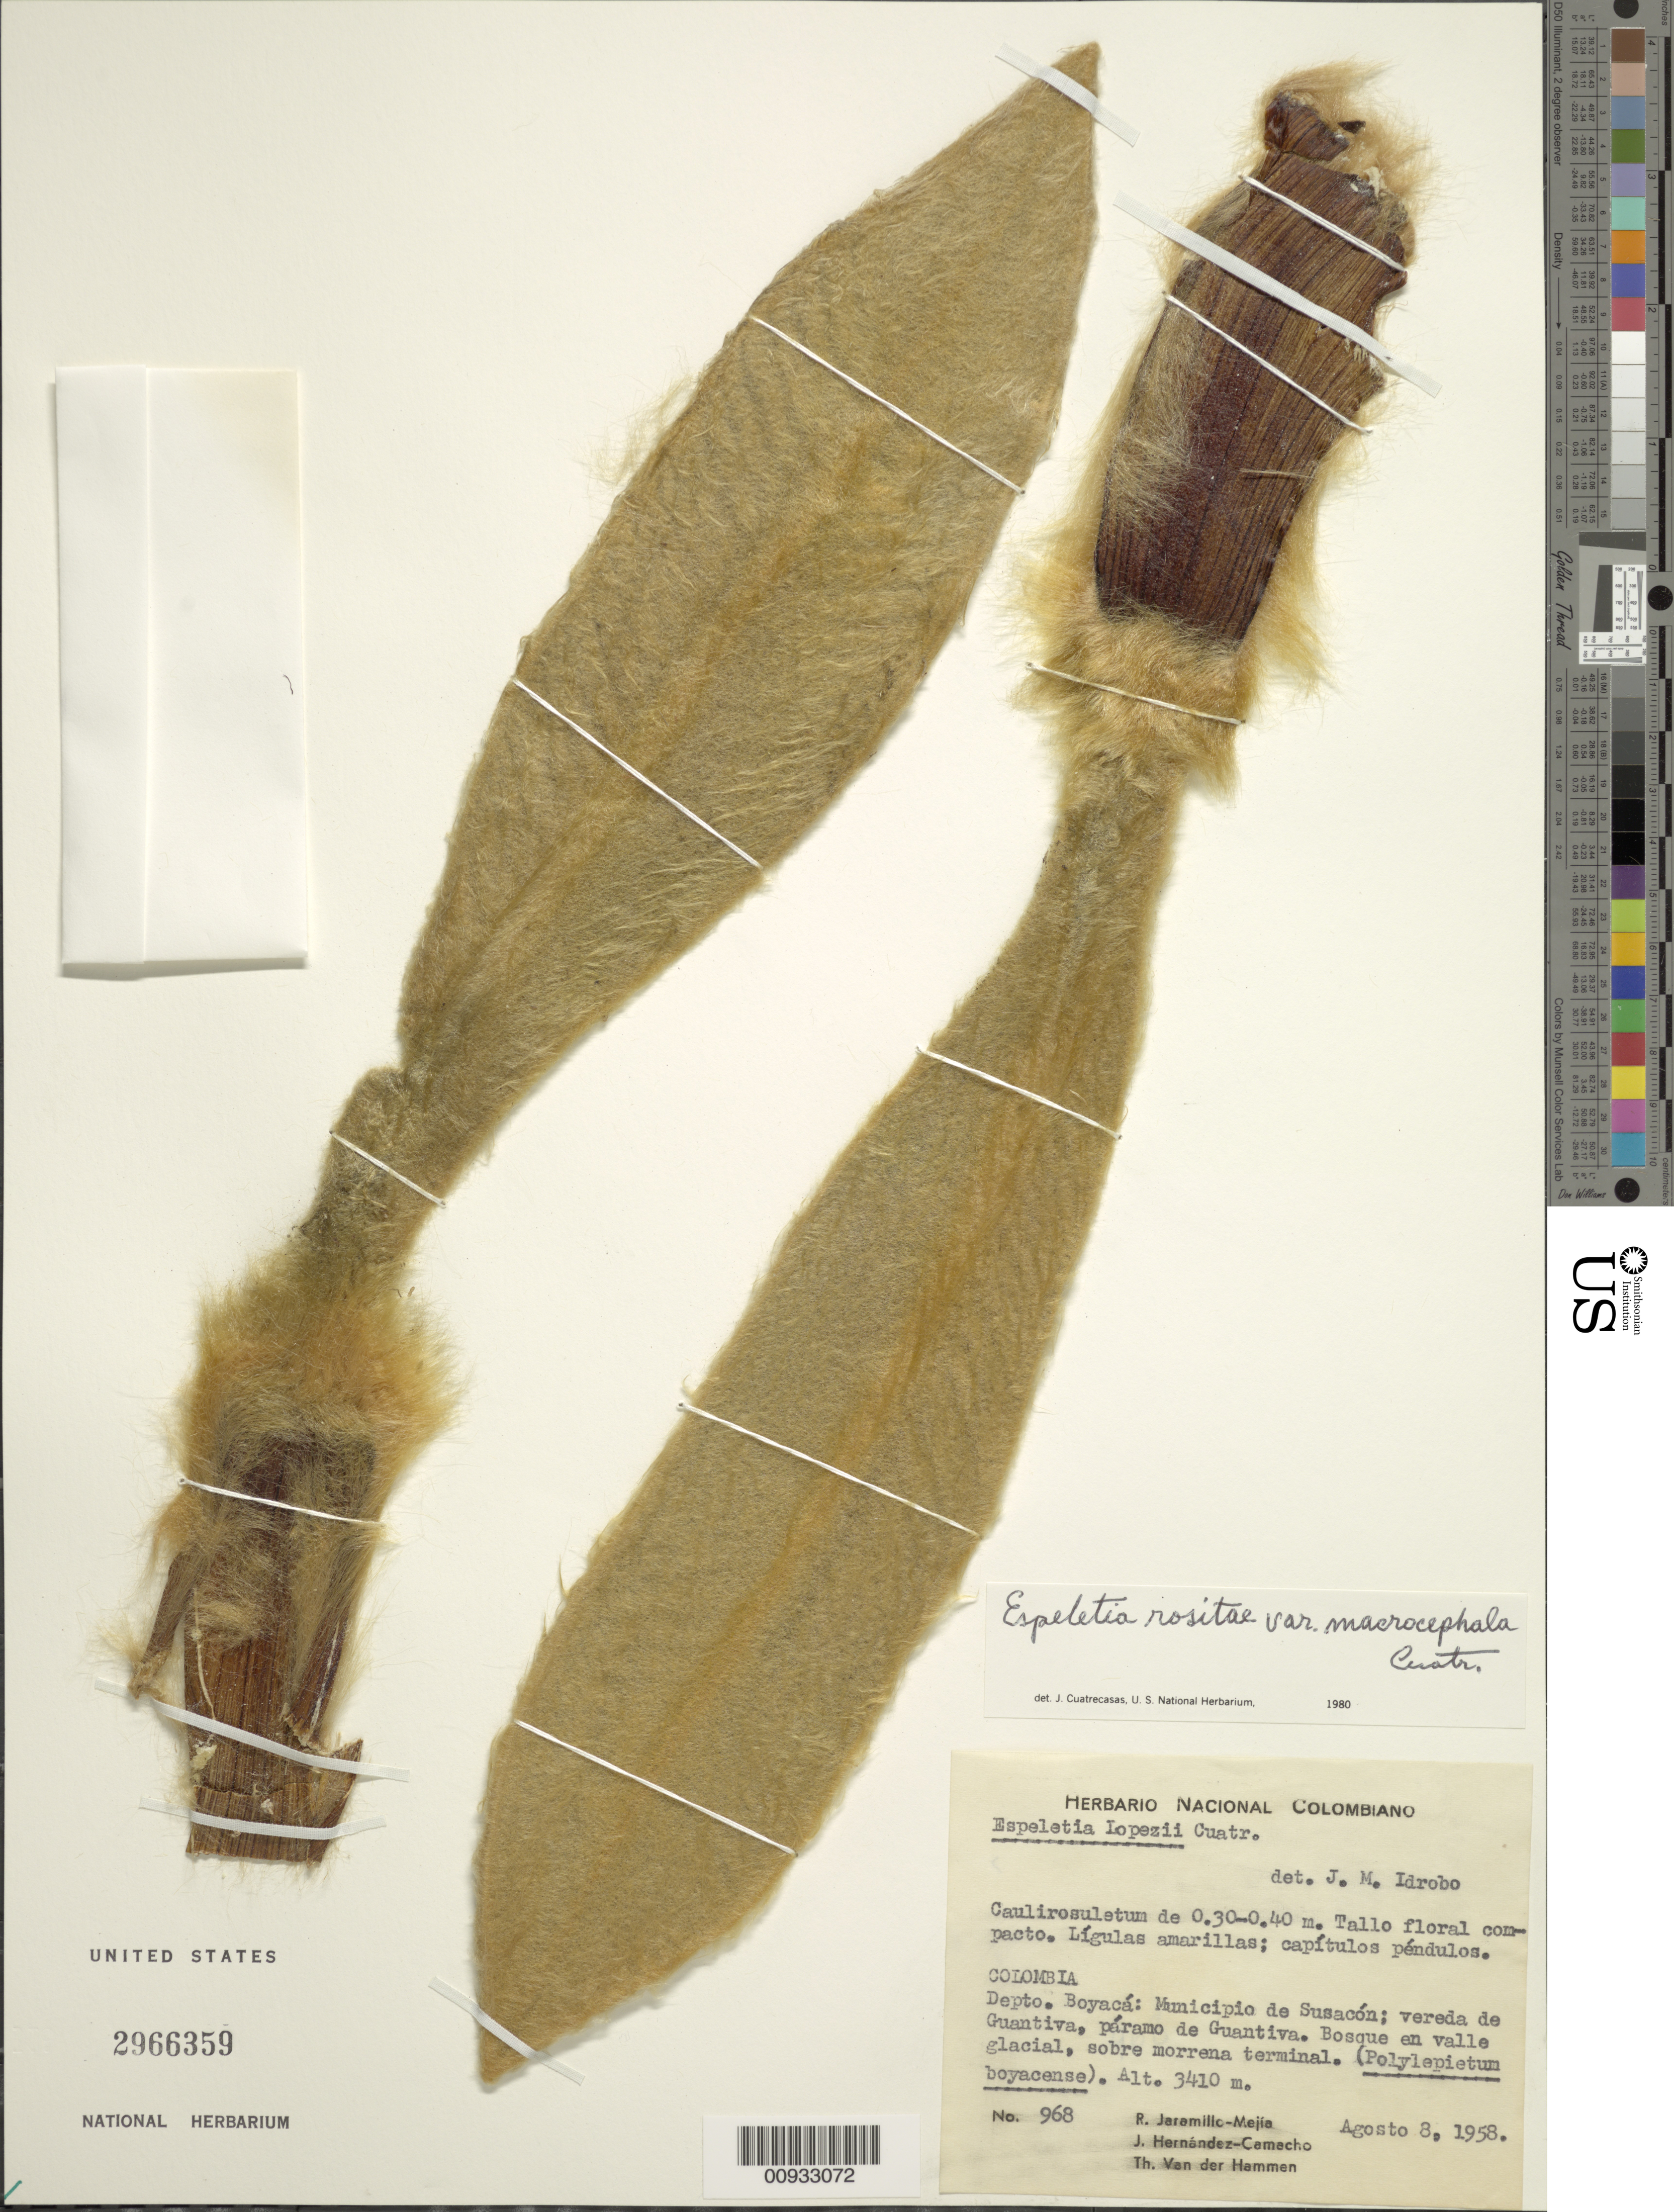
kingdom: Plantae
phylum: Tracheophyta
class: Magnoliopsida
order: Asterales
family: Asteraceae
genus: Espeletia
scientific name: Espeletia rositae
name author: Cuatrec.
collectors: R. Jaramillo M., J. Hernández-Camacho & T. Hammen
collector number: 968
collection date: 1958-08-08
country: Colombia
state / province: Boyacá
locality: Municipio de Susacon, vereda de Guantiva, paramo de Guantiva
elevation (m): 3410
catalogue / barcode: US 2966359